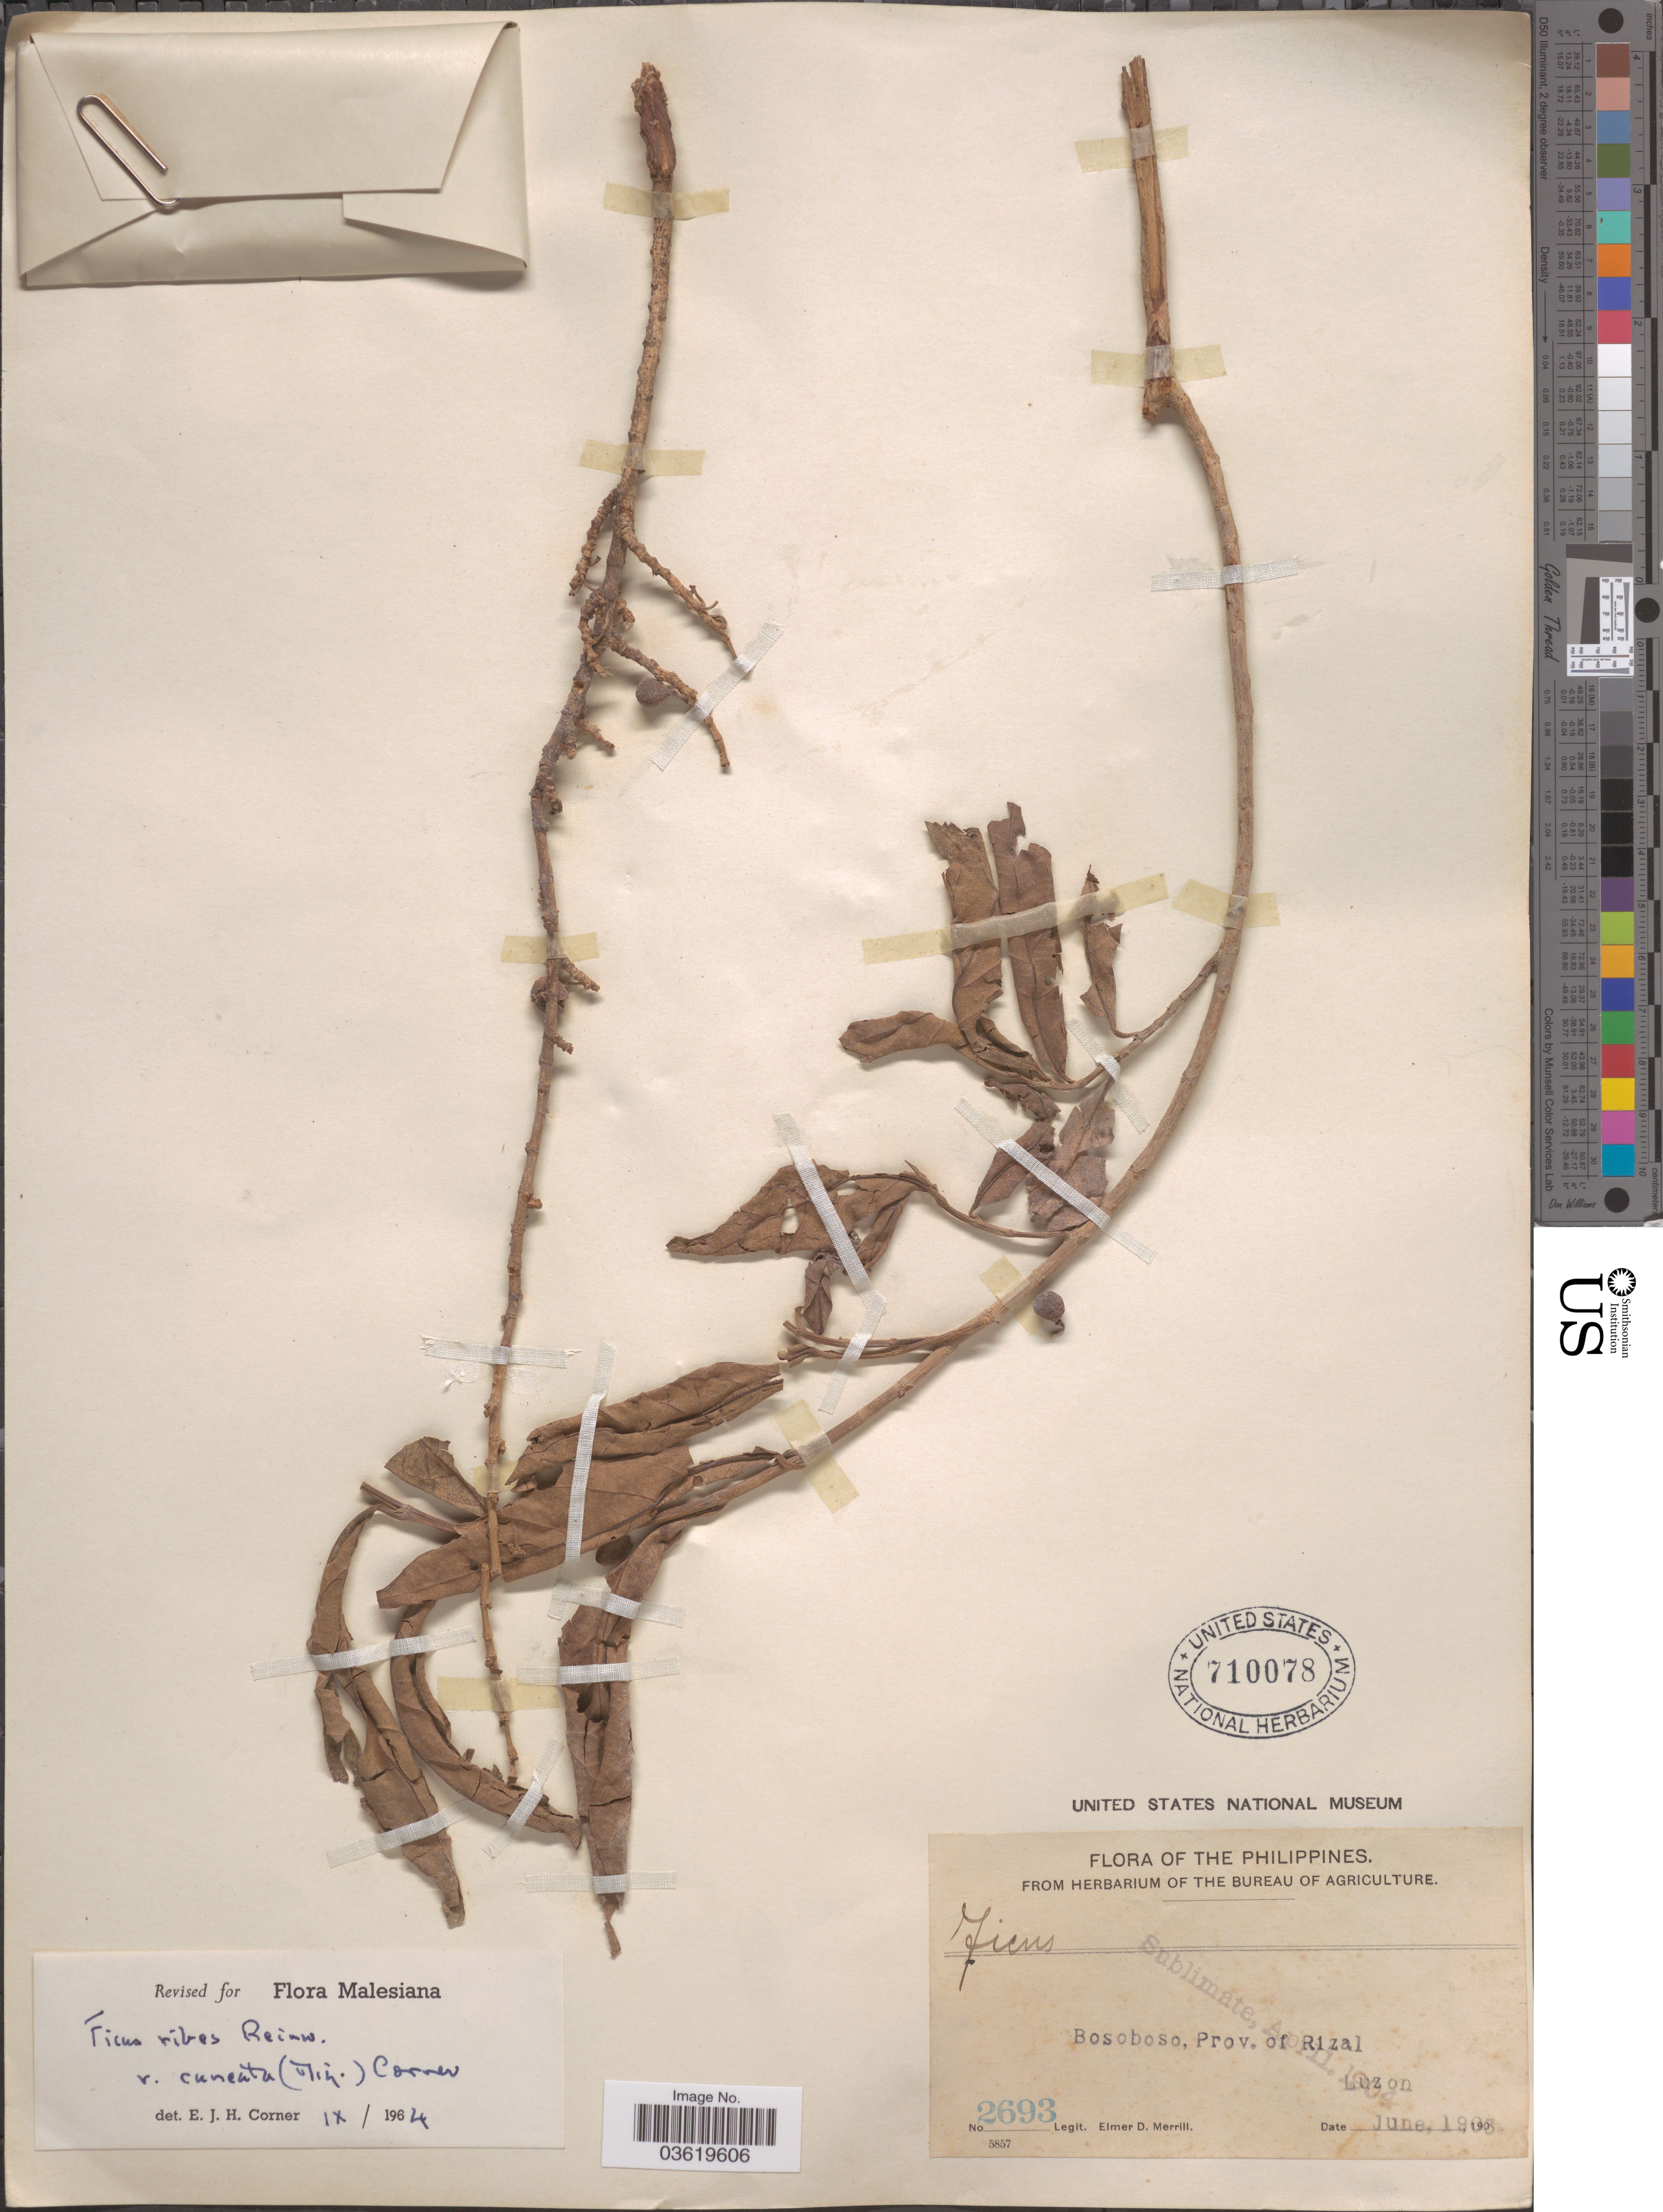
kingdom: Plantae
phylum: Tracheophyta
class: Magnoliopsida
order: Rosales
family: Moraceae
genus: Ficus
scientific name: Ficus ribes var. cuneata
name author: (Miq.) Corner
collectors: E. D. Merrill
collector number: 2693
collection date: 1903-06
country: Philippines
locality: Bosoboso, Prov. of Rizal. Luzon.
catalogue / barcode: US 710078